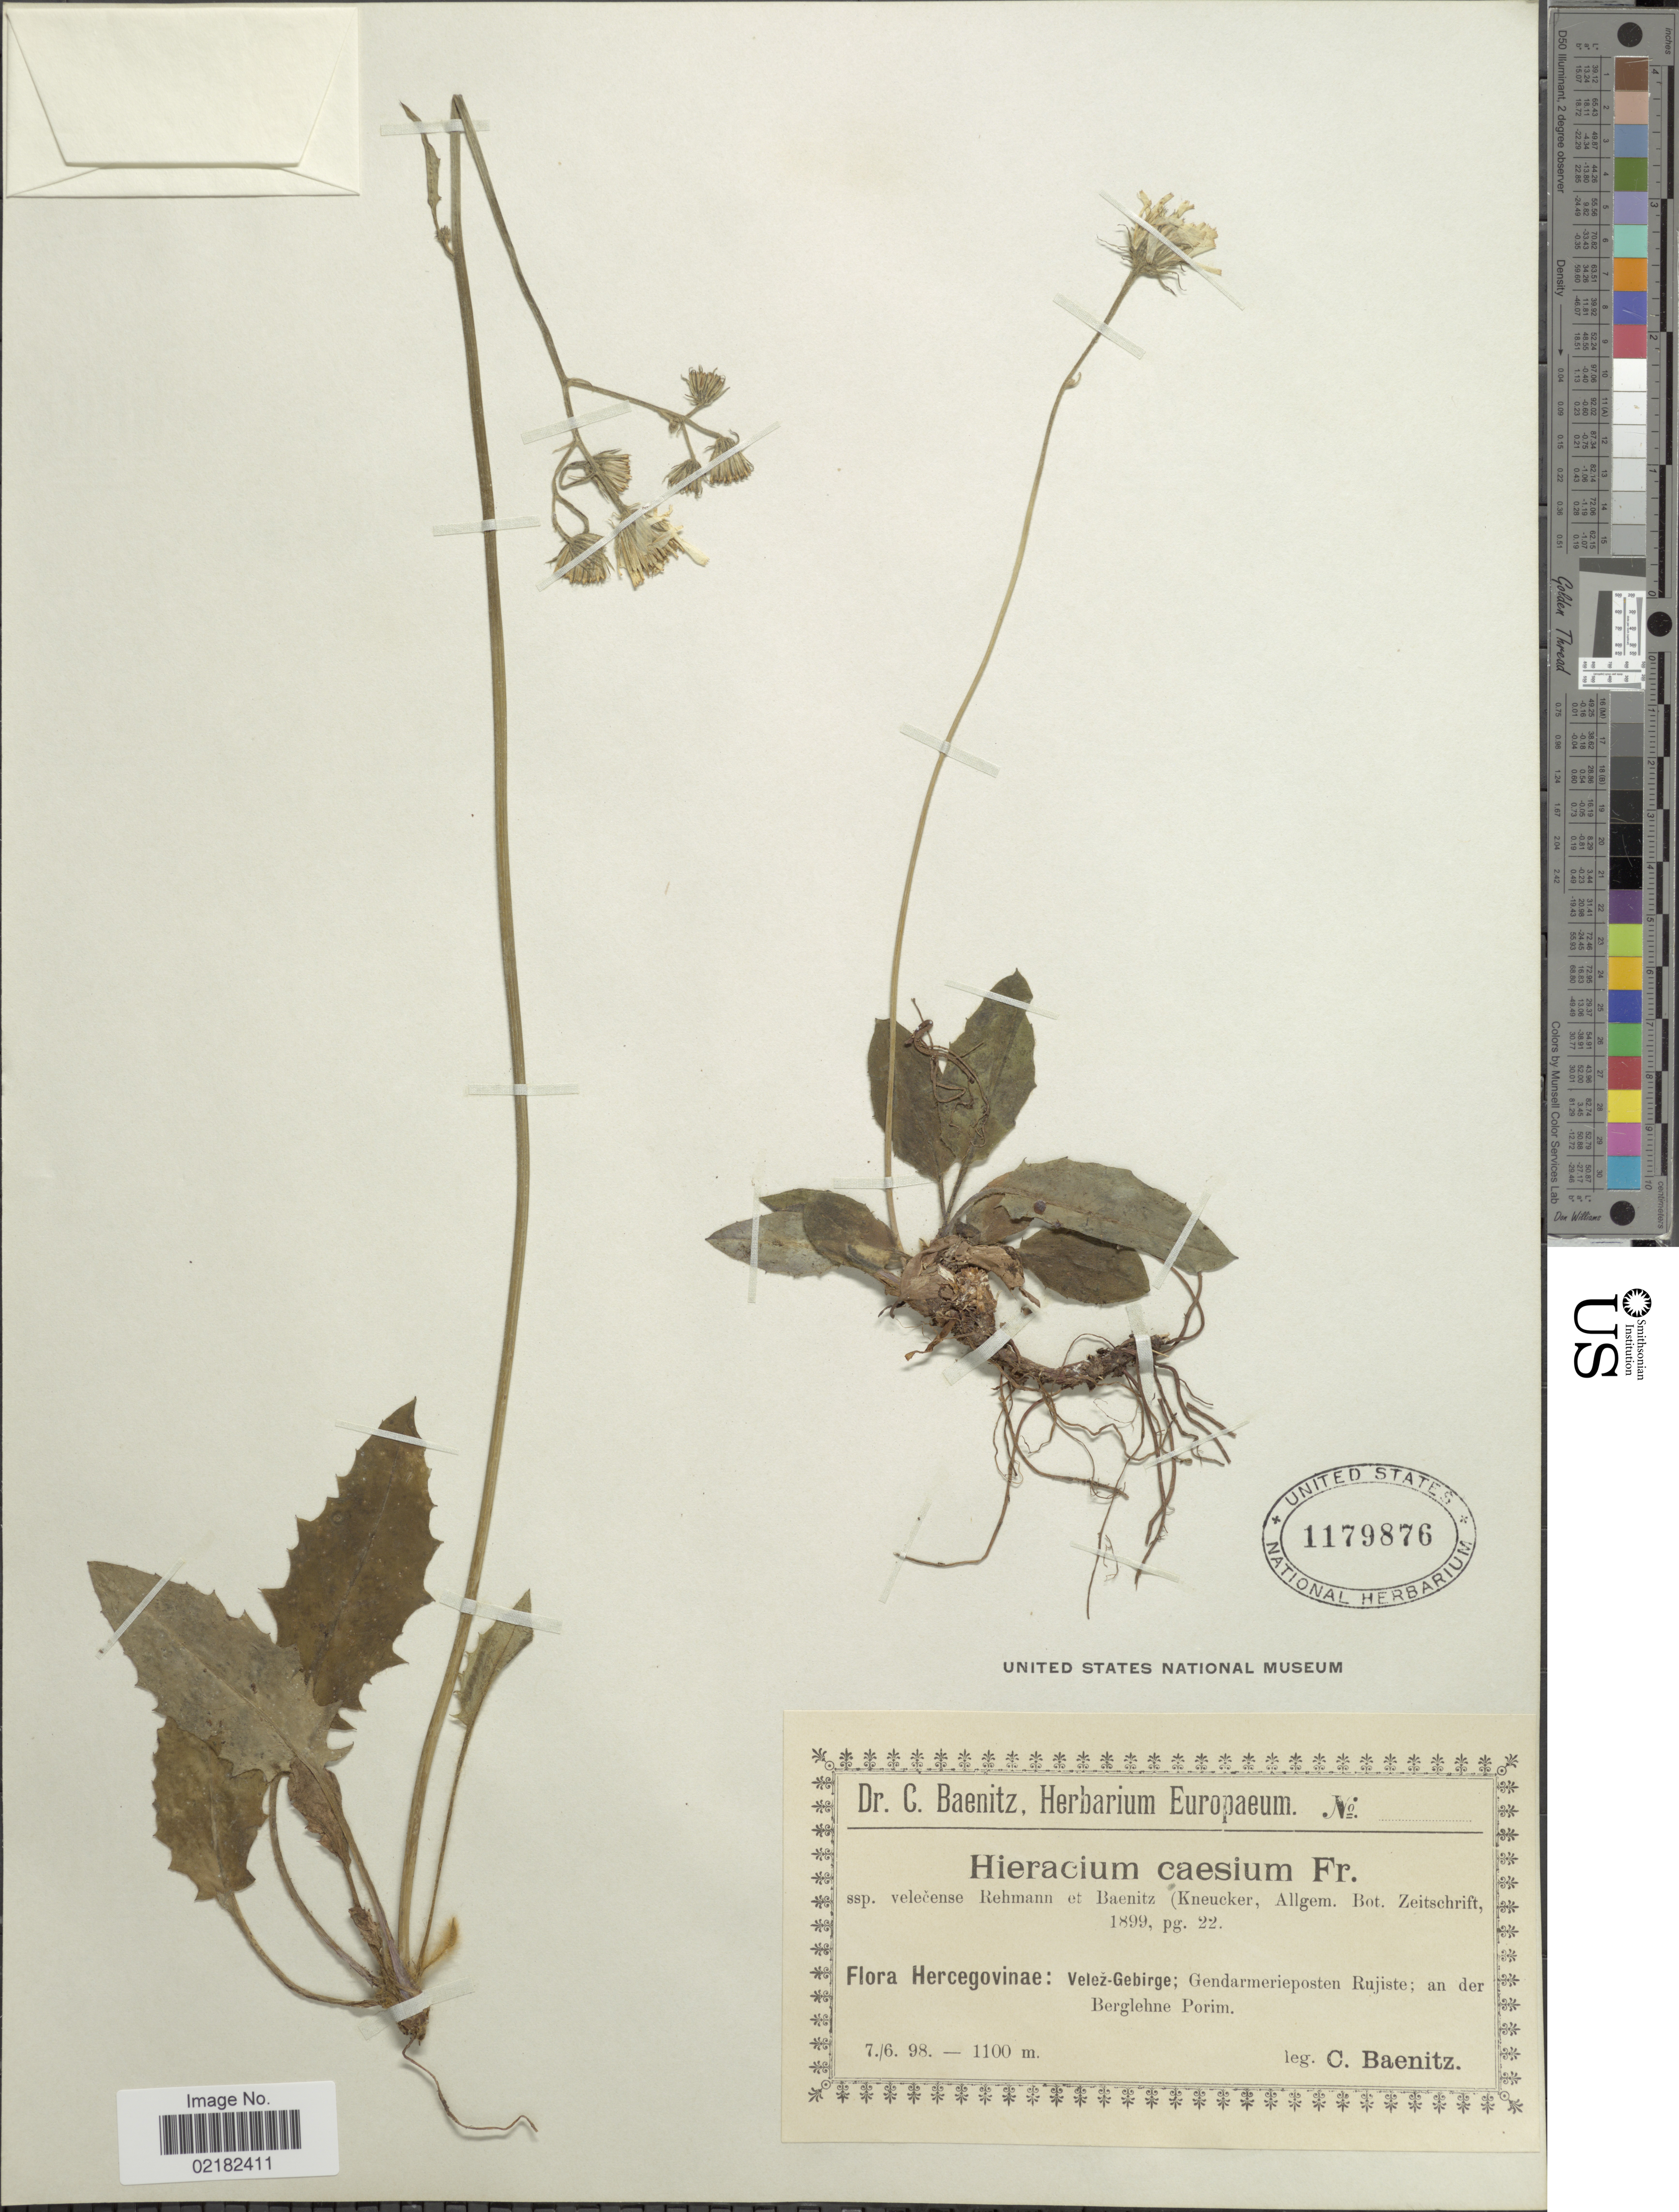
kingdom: Plantae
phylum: Tracheophyta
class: Magnoliopsida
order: Asterales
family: Asteraceae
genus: Hieracium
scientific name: Hieracium caesium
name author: (Fr.) Fr.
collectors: C. G. Baenitz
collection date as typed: Transcribed d/m/y: 7/6/98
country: Bosnia and Herzegovina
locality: Hercegovinae: Velez-Gebirge; Gendarmerieposten Rujiste; an der Berglehne Porim.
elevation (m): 1100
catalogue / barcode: US 1179876